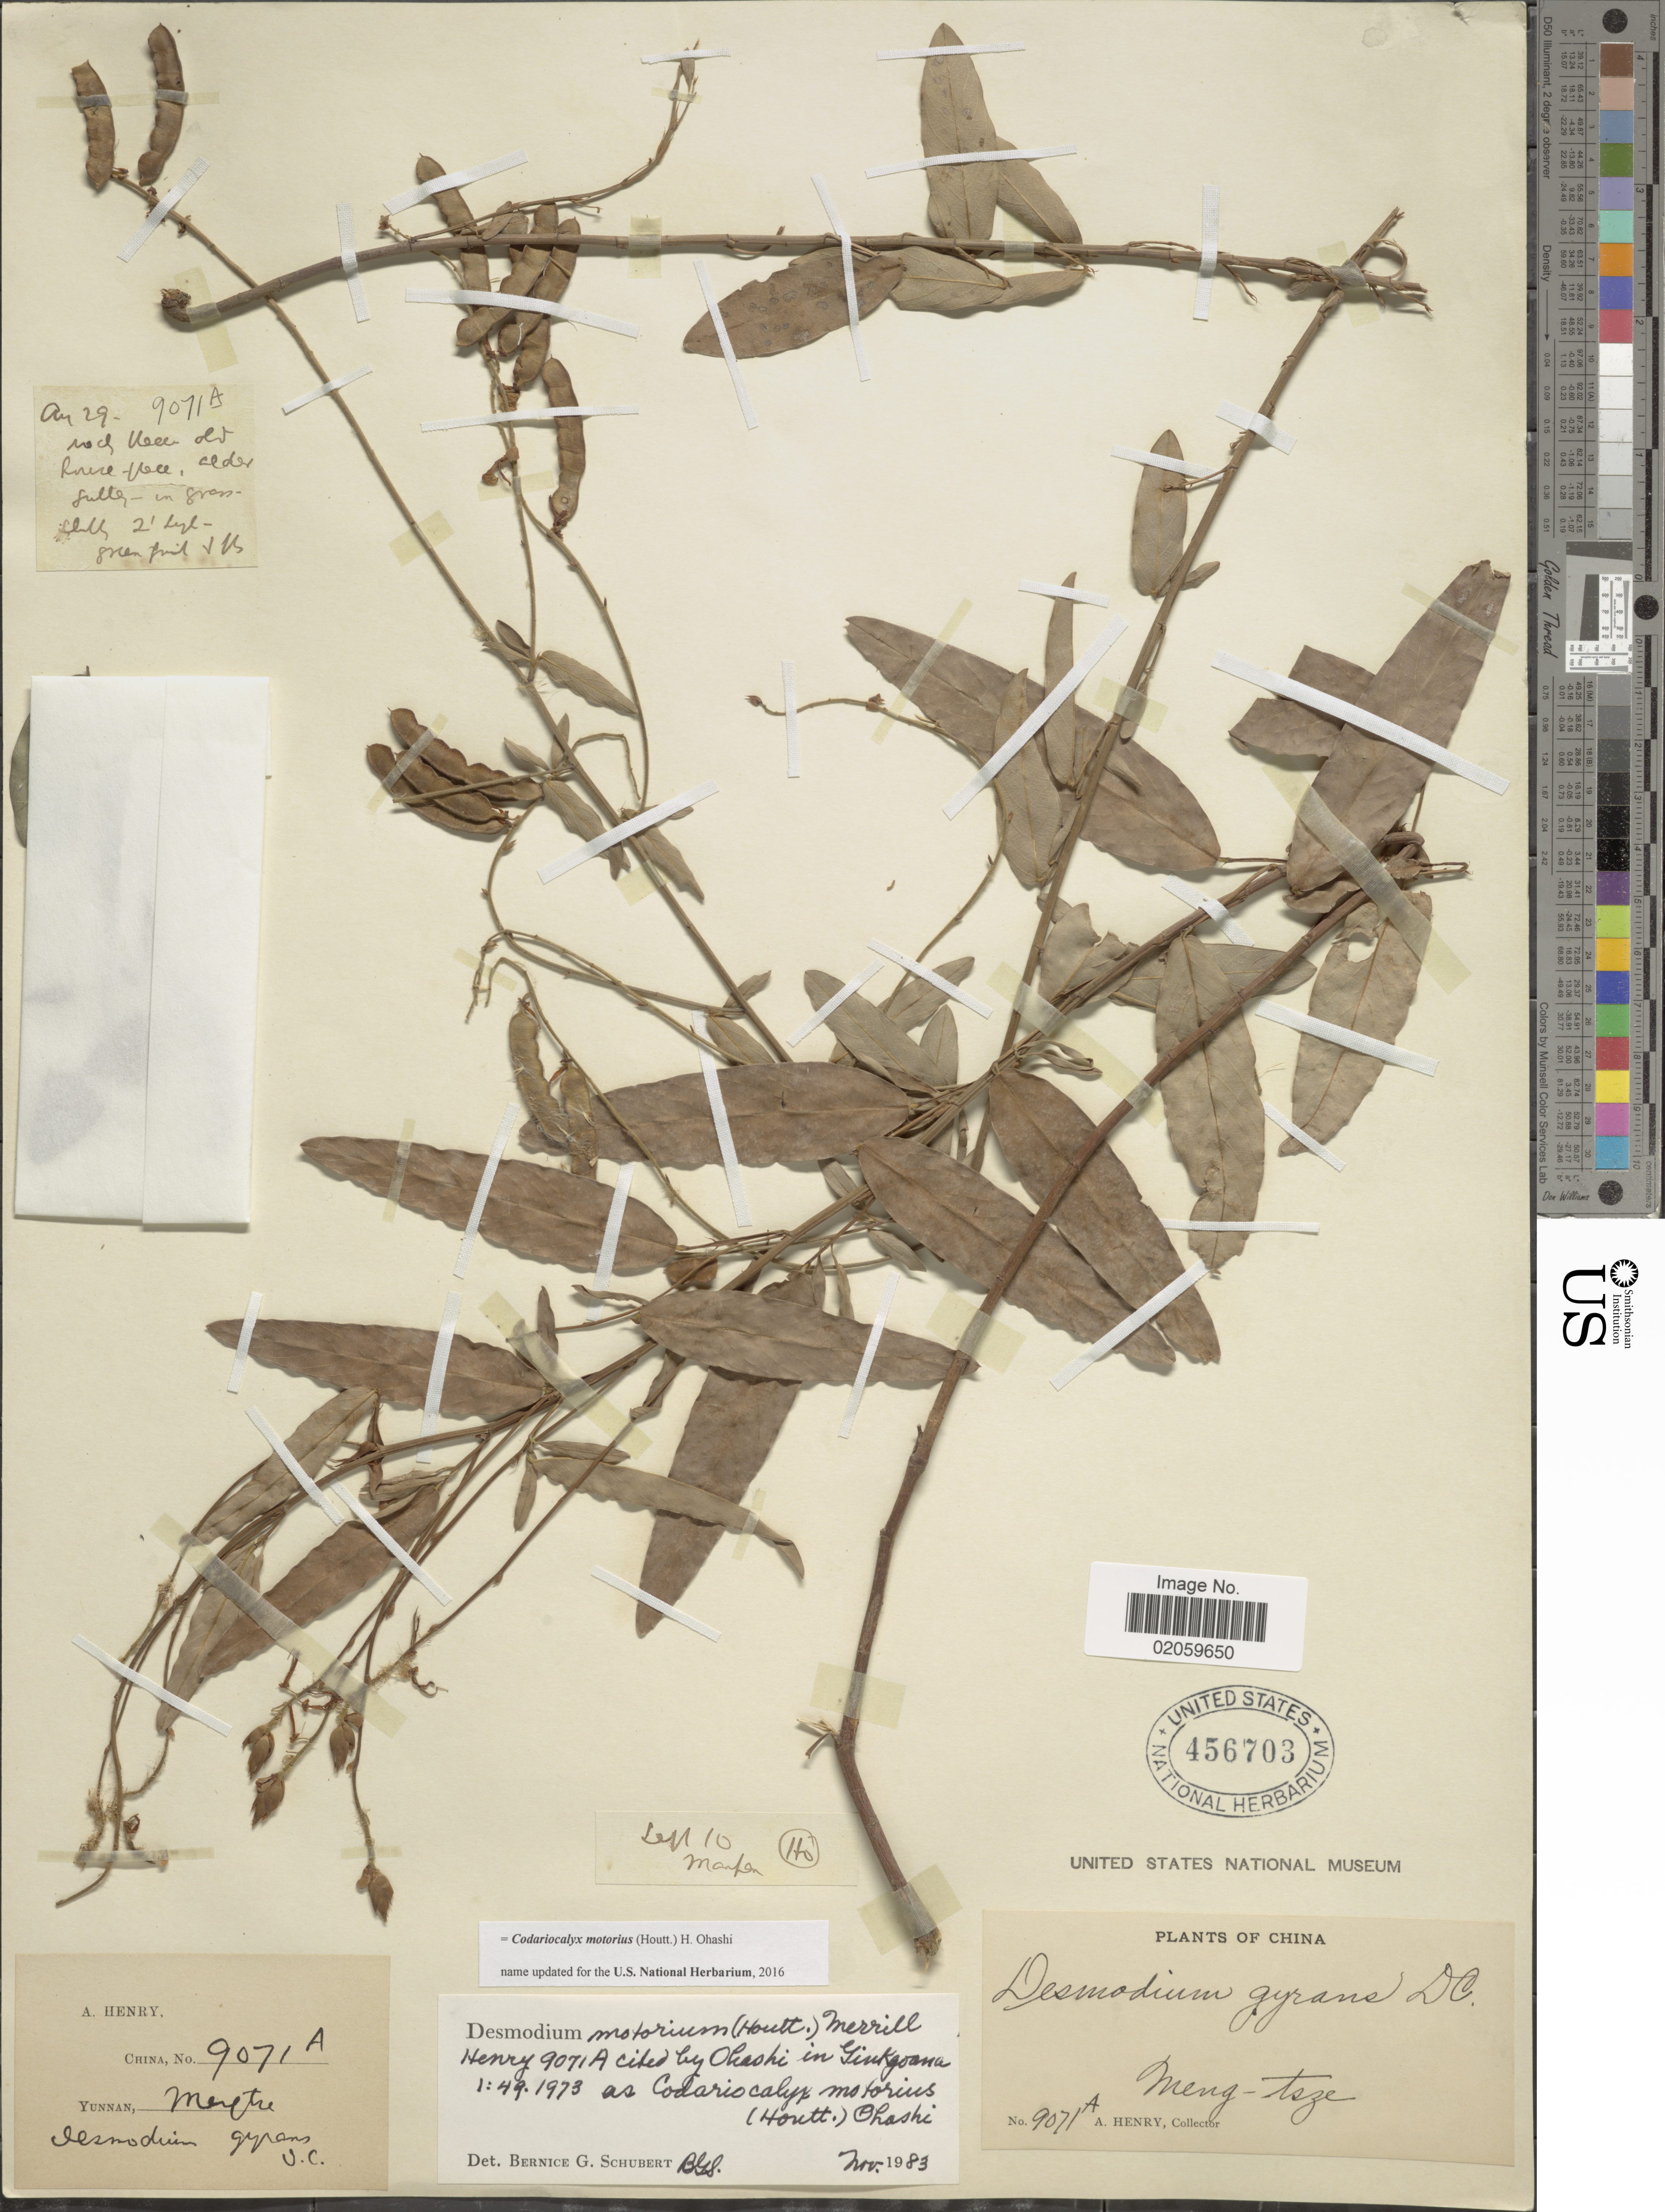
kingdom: Plantae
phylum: Tracheophyta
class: Magnoliopsida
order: Fabales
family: Fabaceae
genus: Codariocalyx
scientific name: Codariocalyx motorius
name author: (Houtt.) H. Ohashi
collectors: A. Henry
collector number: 9071 A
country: China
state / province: Yunnan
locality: Meng-tsze. Aug 29 - road face, old house face, alder gulley ; Sept 10 - Manpan. Ho.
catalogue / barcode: US 456703